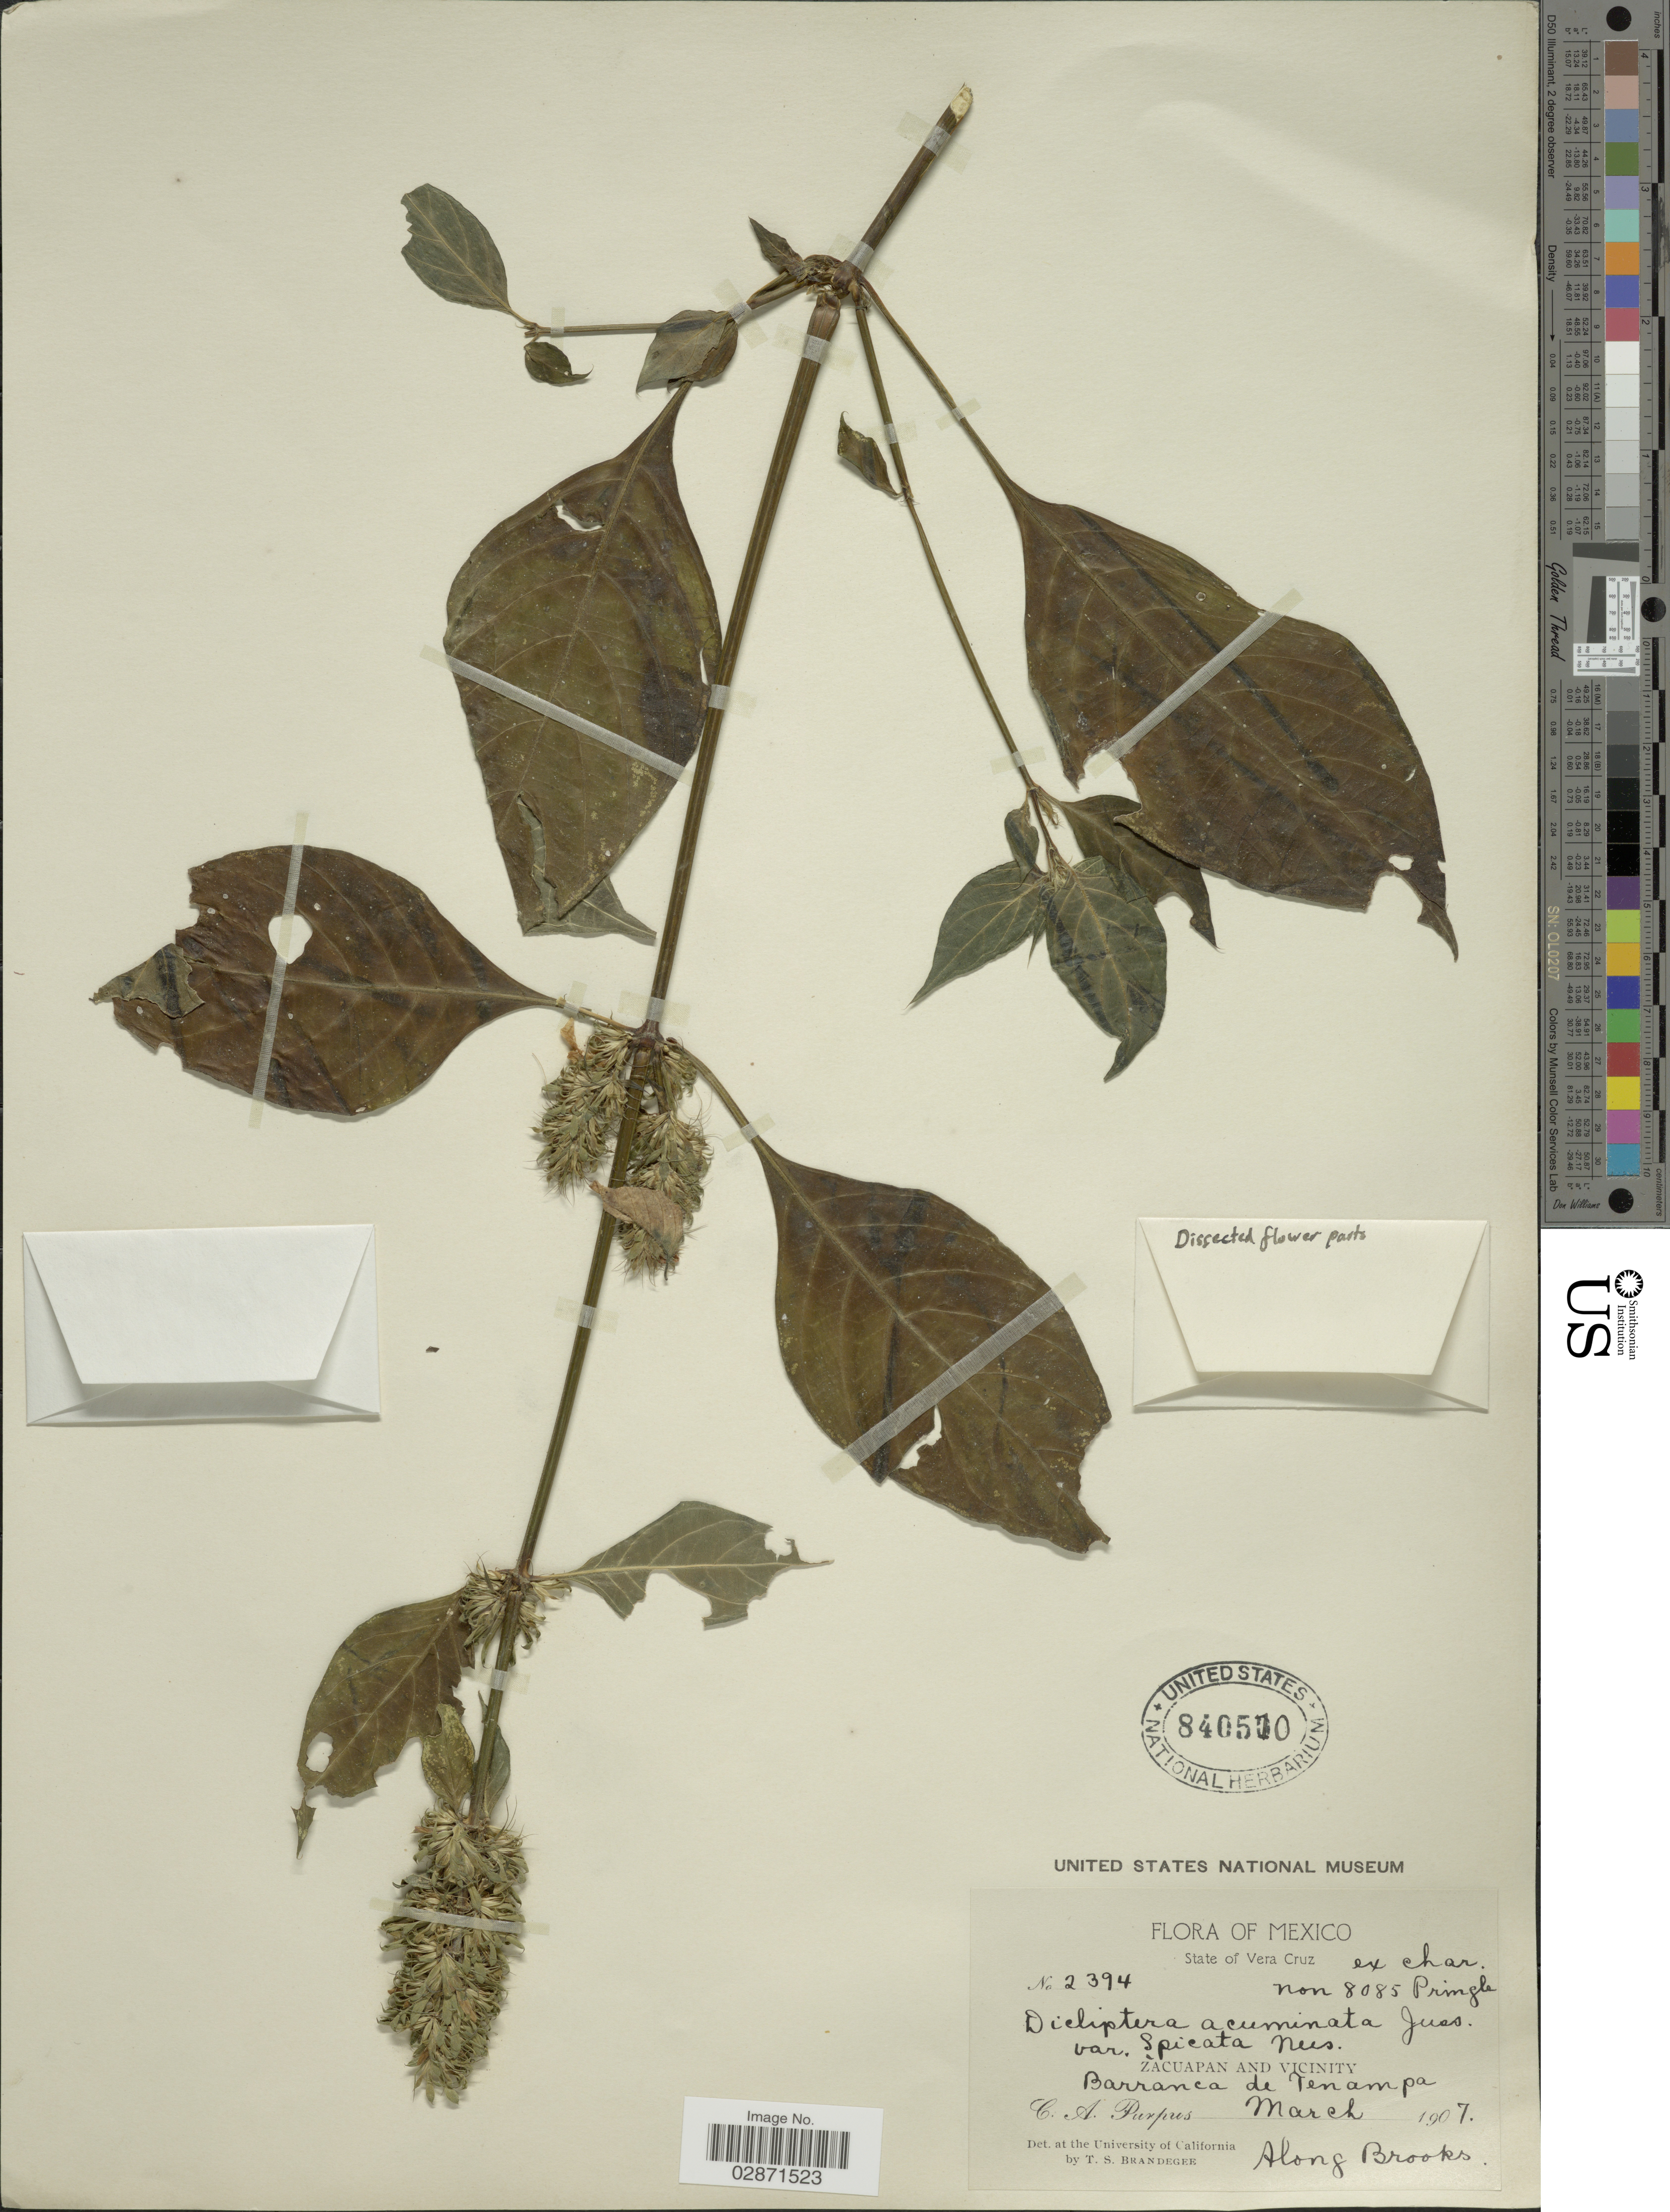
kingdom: Plantae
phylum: Tracheophyta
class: Magnoliopsida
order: Lamiales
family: Acanthaceae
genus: Dicliptera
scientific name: Dicliptera multiflora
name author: (Ruiz & Pav.) Juss.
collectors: C. A. Purpus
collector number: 2394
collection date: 1907-03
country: Mexico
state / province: Veracruz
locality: Vera Cruz. Zacuapan and vicinity. Barranca de Tenampa.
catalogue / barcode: US 840510